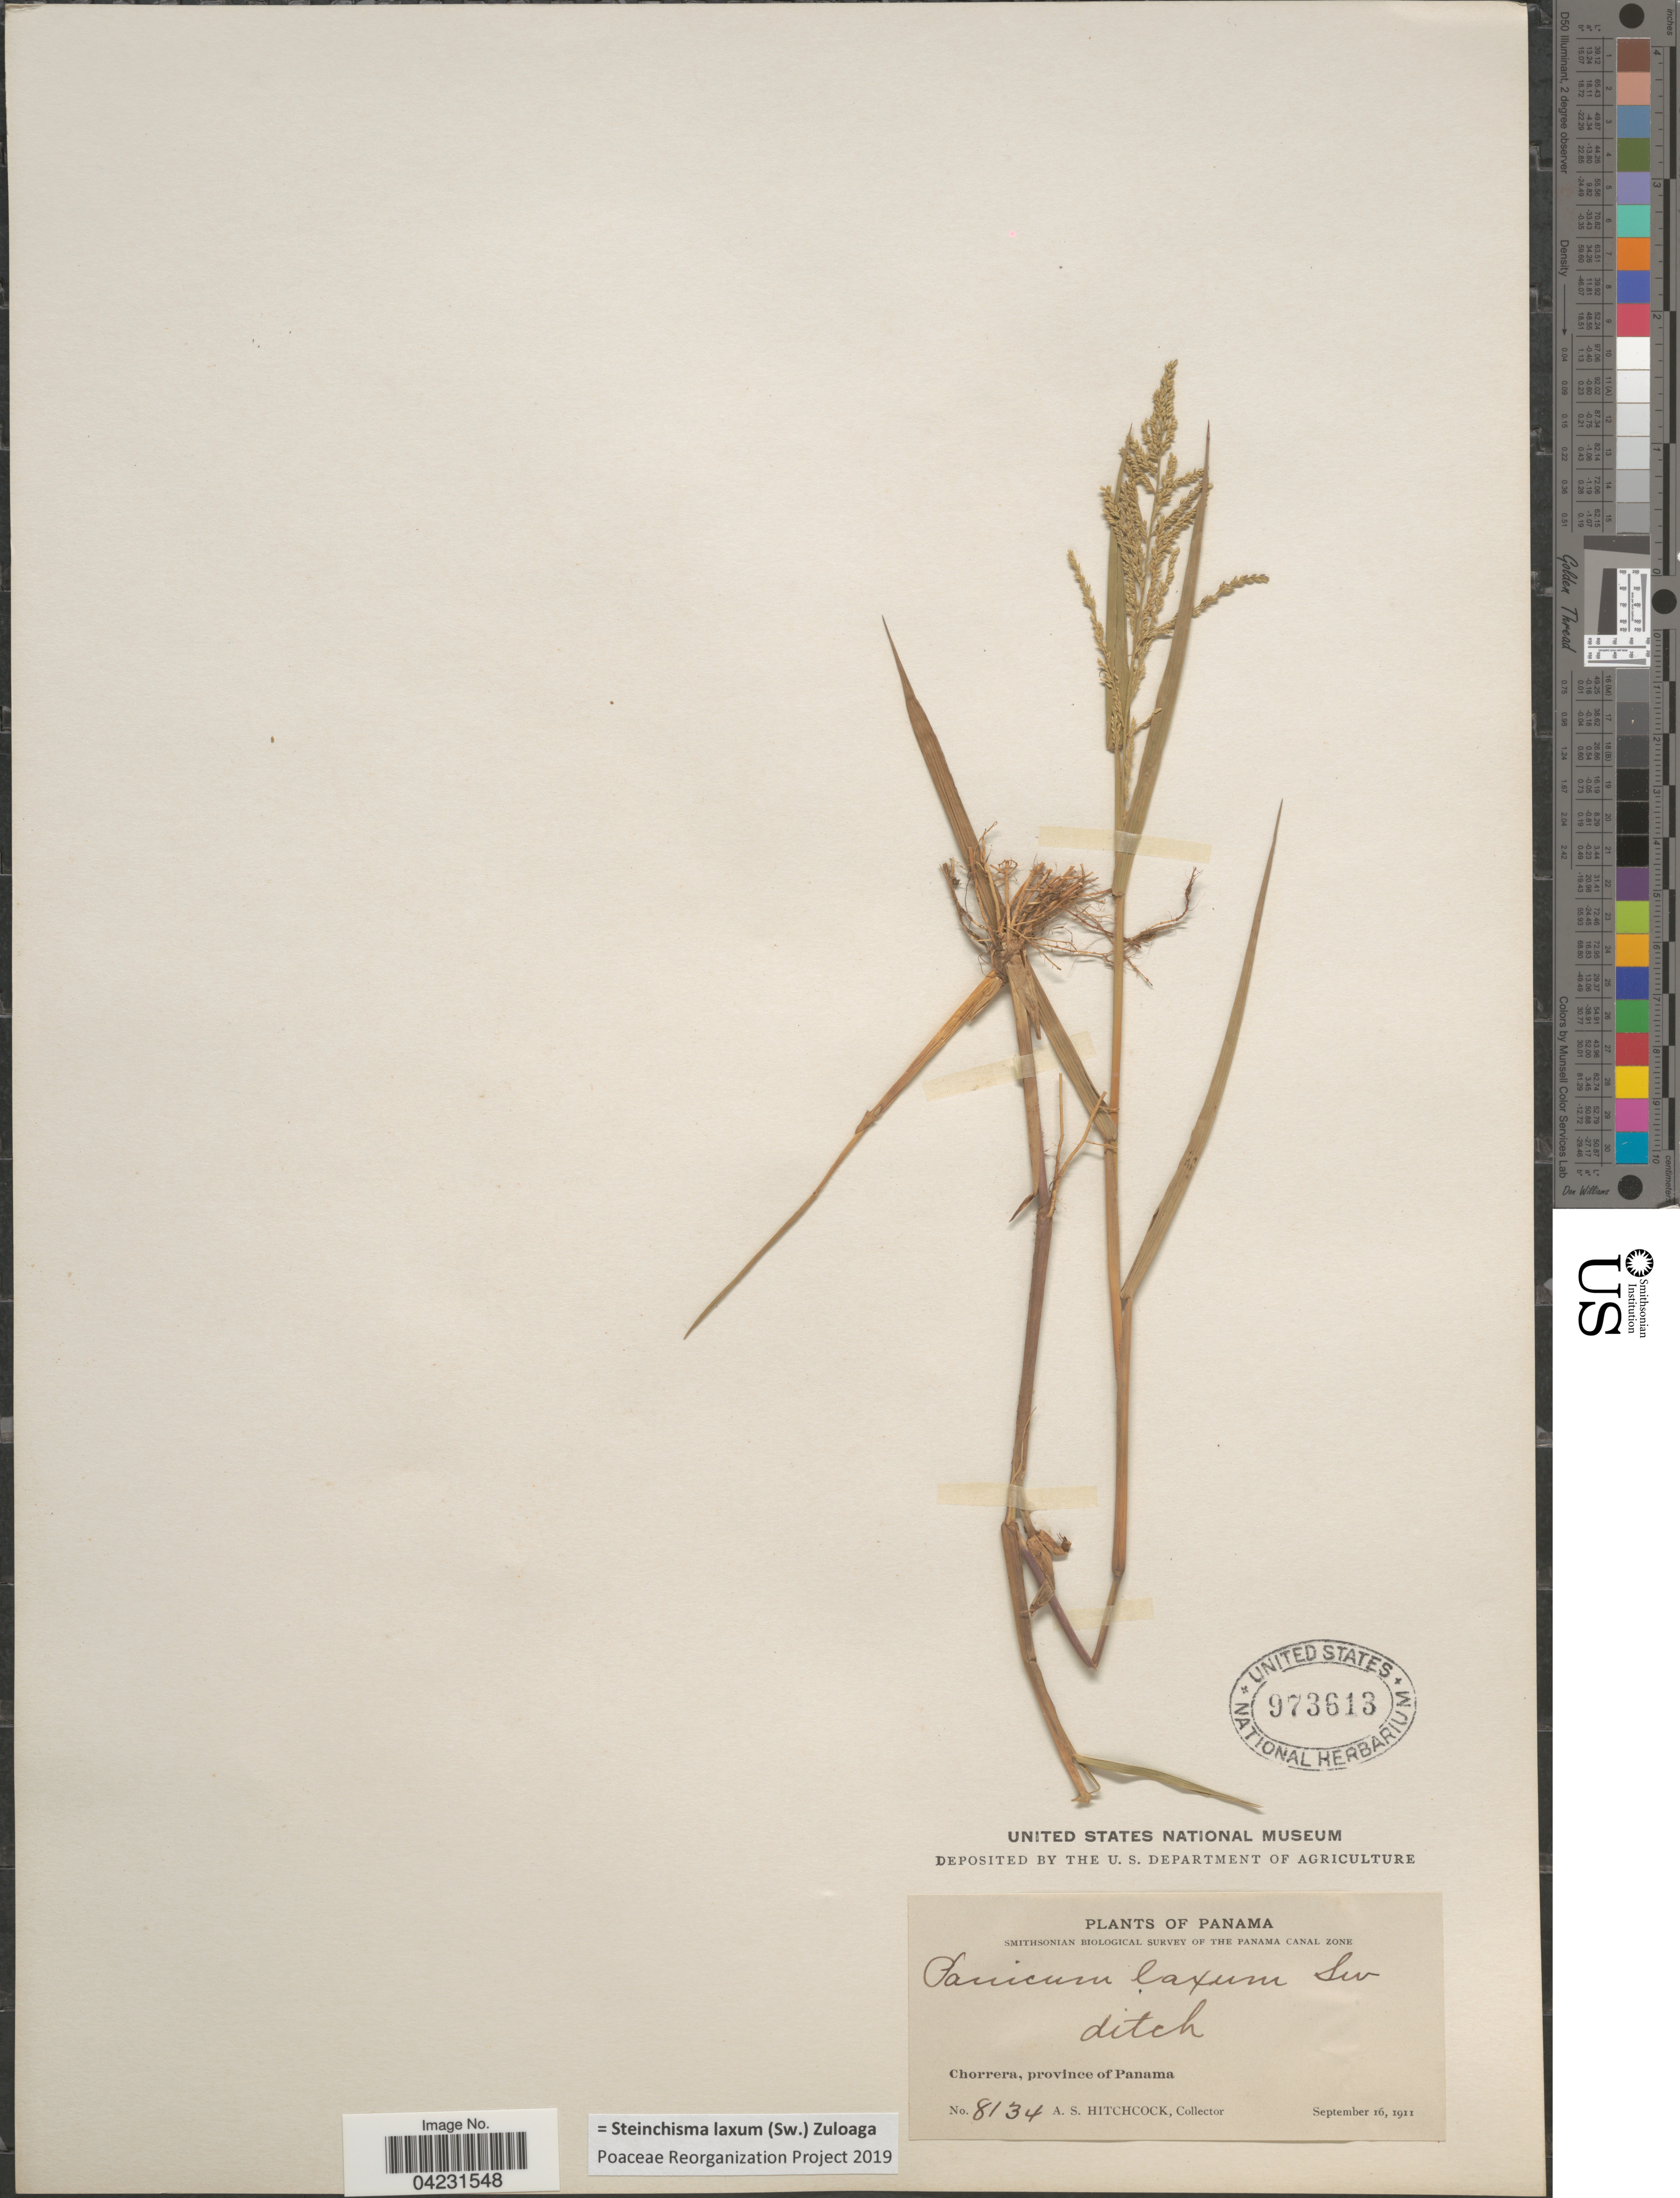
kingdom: Plantae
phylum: Tracheophyta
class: Liliopsida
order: Poales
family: Poaceae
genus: Steinchisma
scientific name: Steinchisma laxum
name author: (Sw.) Zuloaga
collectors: A. S. Hitchcock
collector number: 8134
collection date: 1911-09-16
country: Panama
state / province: Panamá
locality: Smithsonian Biological Survey of the Panama Canal Zone. Chorrera.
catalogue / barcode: US 973613